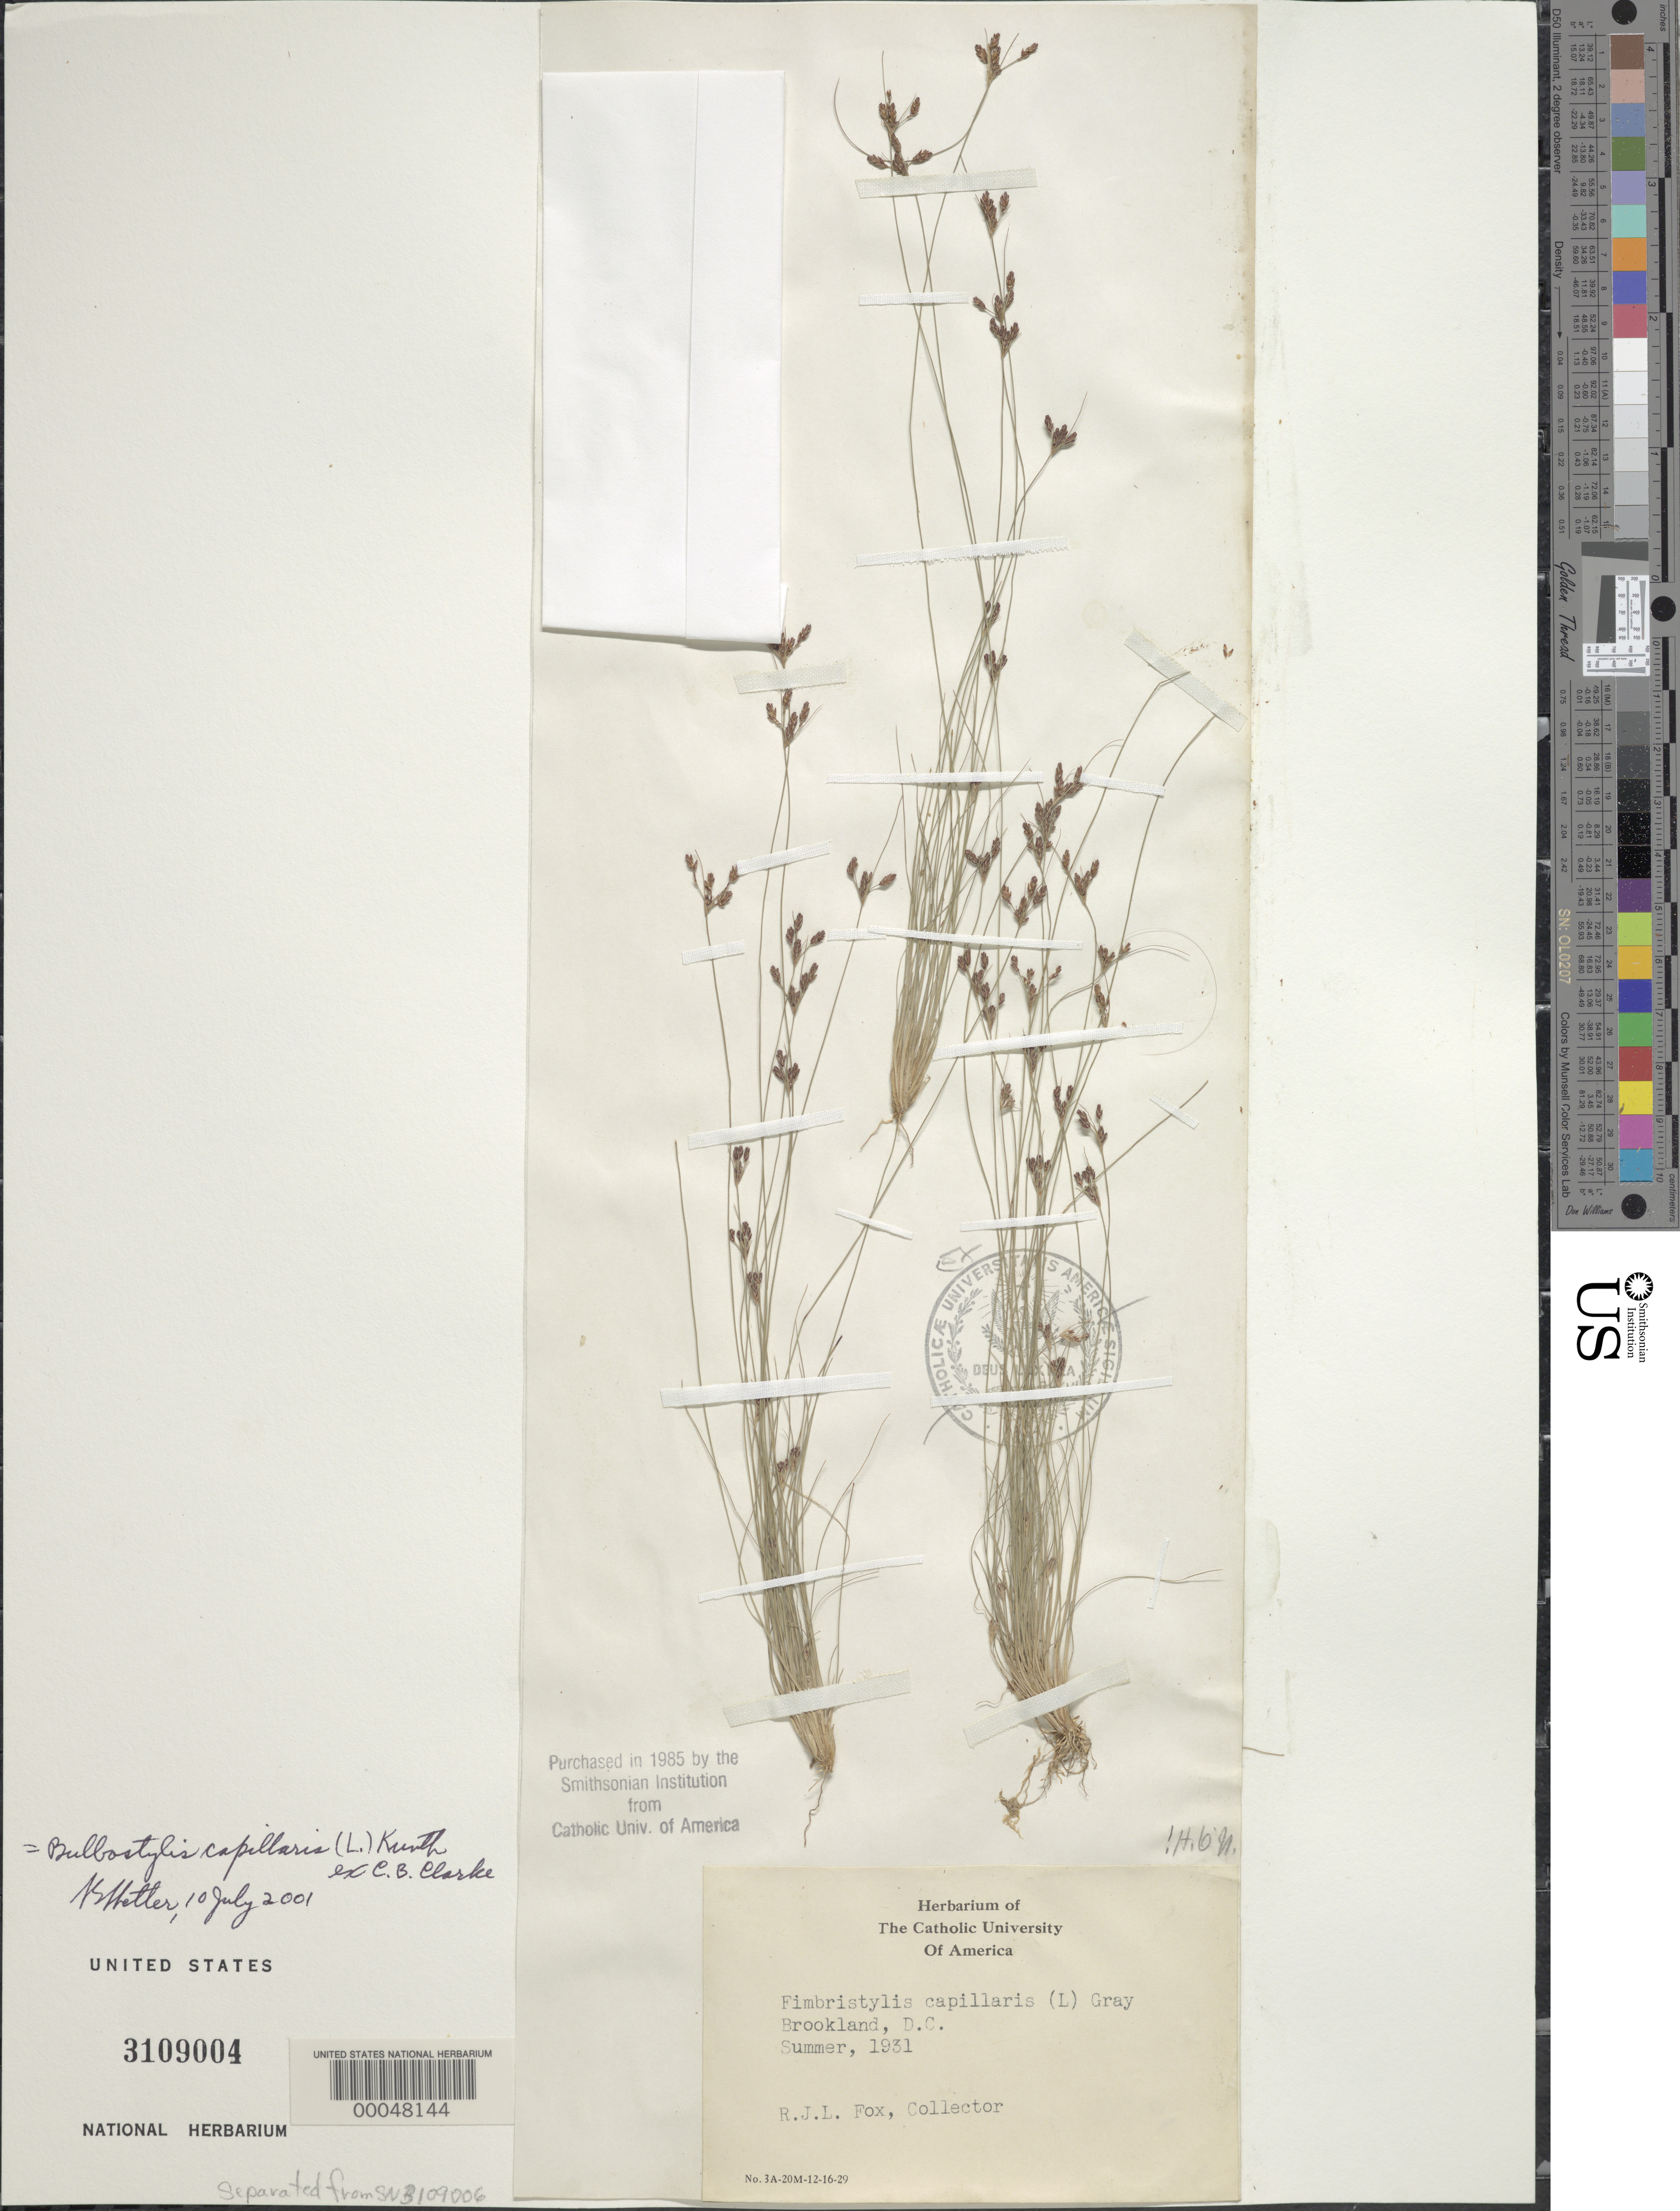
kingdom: Plantae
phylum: Tracheophyta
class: Liliopsida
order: Poales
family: Cyperaceae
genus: Bulbostylis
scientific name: Bulbostylis capillaris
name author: (L.) Kunth ex C.B. Clarke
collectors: R. Fox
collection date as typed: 02 --- 1931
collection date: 1931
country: United States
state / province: District of Columbia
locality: Brookland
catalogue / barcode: US 3109004